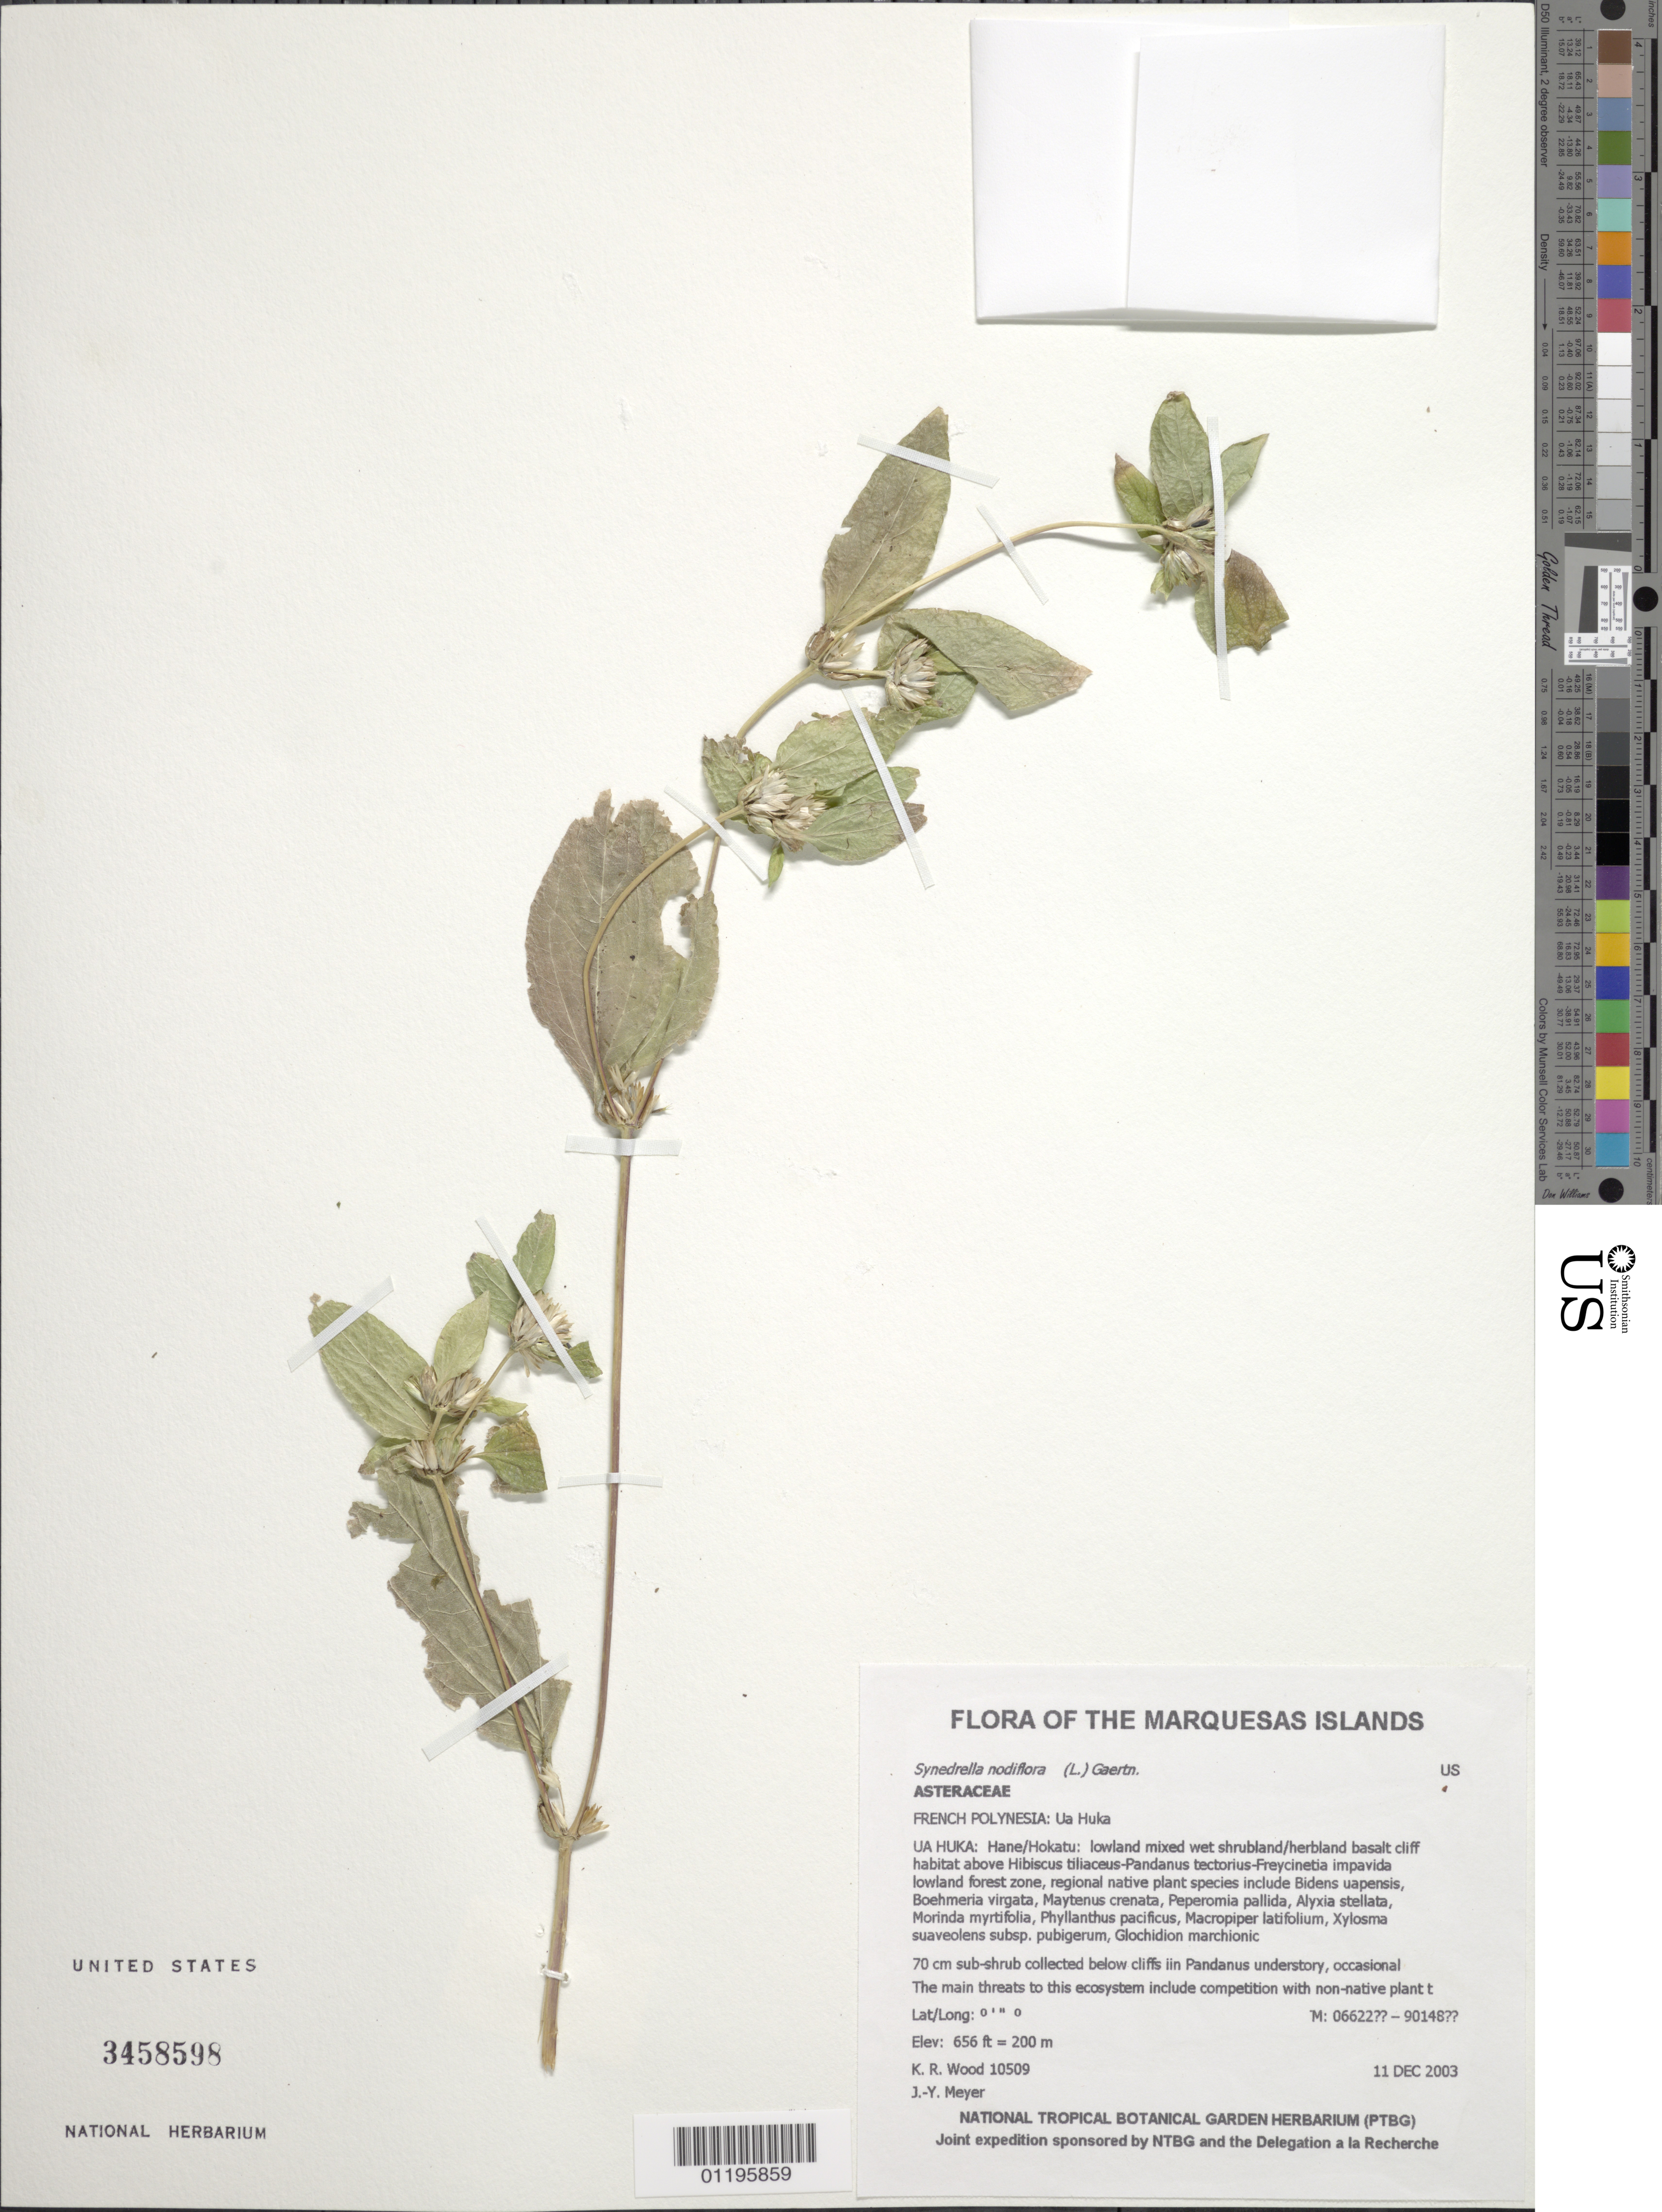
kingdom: Plantae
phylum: Tracheophyta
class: Magnoliopsida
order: Asterales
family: Asteraceae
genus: Synedrella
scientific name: Synedrella nodiflora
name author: (L.) Gaertn.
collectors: K. R. Wood & J.-Y. Meyer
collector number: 10509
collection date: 2003-12-11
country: French Polynesia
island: Ua Huka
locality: Hane/Hokatu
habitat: Mid-slope, S aspect, moderate slope, scattered, mesic. Lowland mixed wet shrubland/herbland basalt cliff habitat above Hibiscus tiliaceus-Pandanus tectorius-Freycinetia impavida lowland forest zone. Collected below cliffs in Pandanus understory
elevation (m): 200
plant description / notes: Competition with non-native plant taxa such as Psidium guajava, Ageratum conyzoides, Zingiber zerumbet, Paspalum conjugatum, Coffea arabica, Oplismenus compositus, and Kyllinga brevifolia, other less invasive non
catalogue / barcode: US 3458598